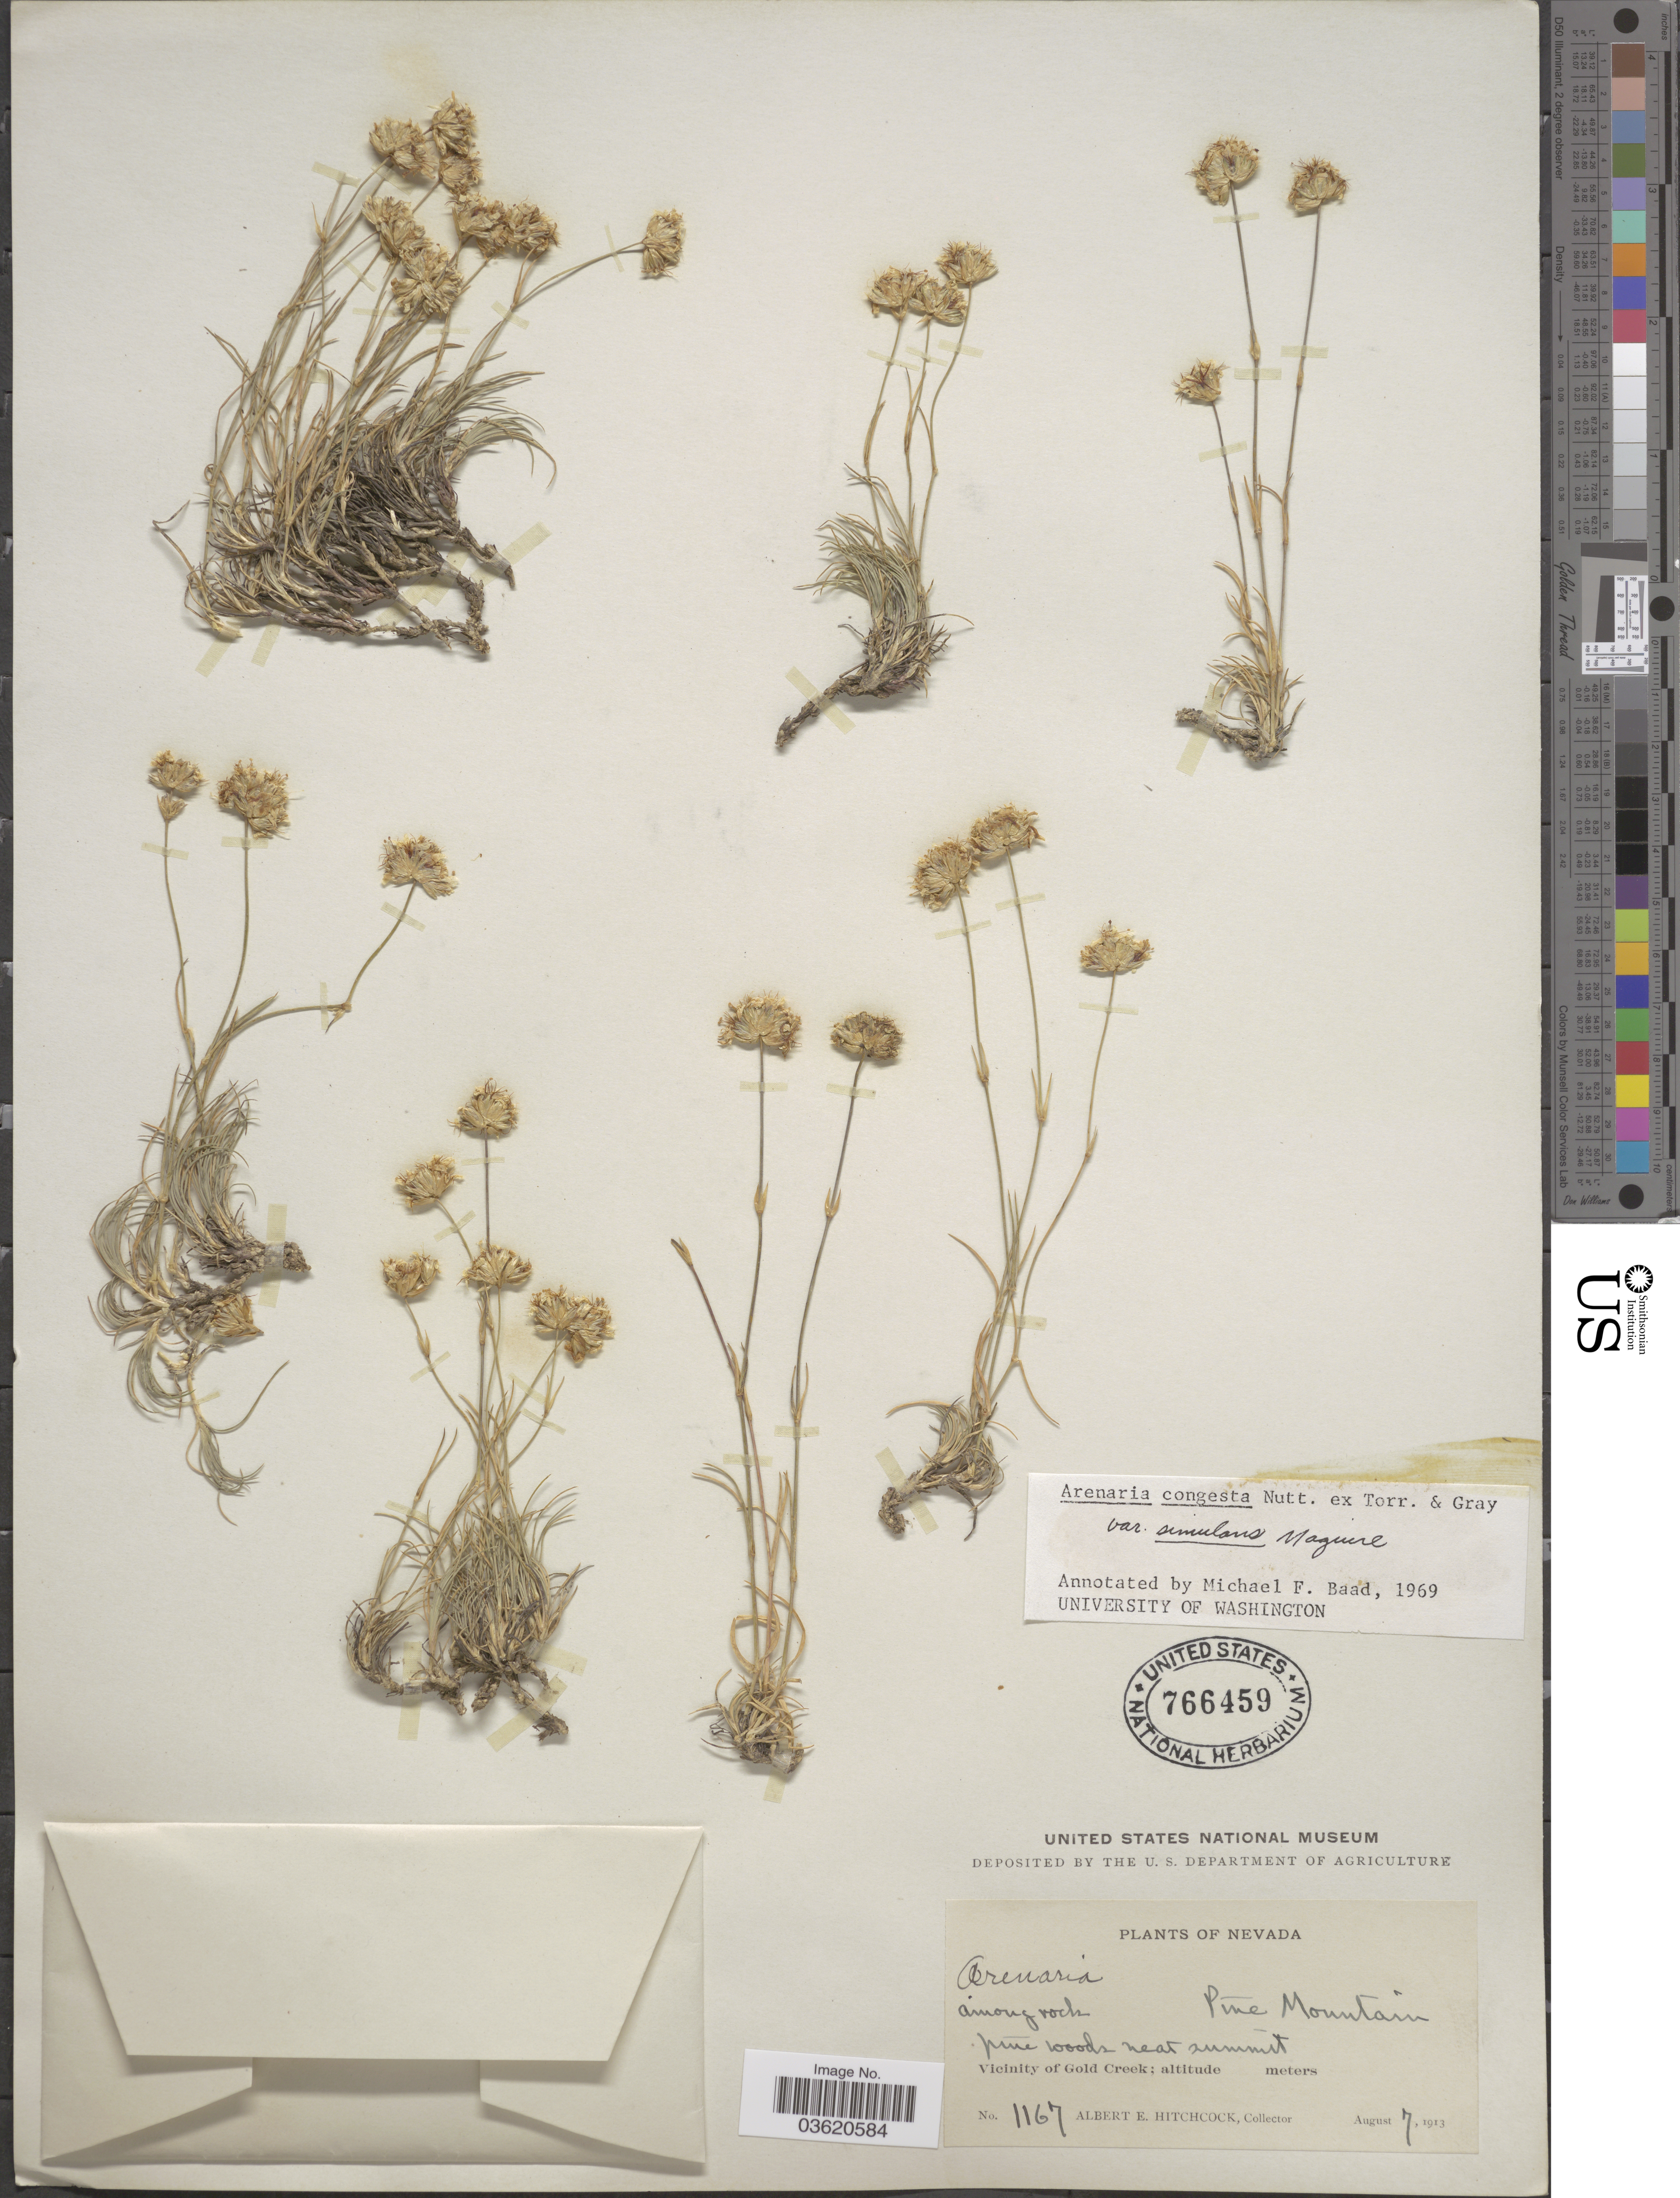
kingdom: Plantae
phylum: Tracheophyta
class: Magnoliopsida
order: Caryophyllales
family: Caryophyllaceae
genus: Eremogone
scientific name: Eremogone congesta var. simulans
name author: (Maguire) R.L. Hartm. & Rabeler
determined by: U.S. National Herbarium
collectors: A. Hitchcock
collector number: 1167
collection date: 1913-08-07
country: United States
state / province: Nevada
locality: Pine Mountain. Vicinity of Gold Creek. Near summit.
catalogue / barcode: US 766459